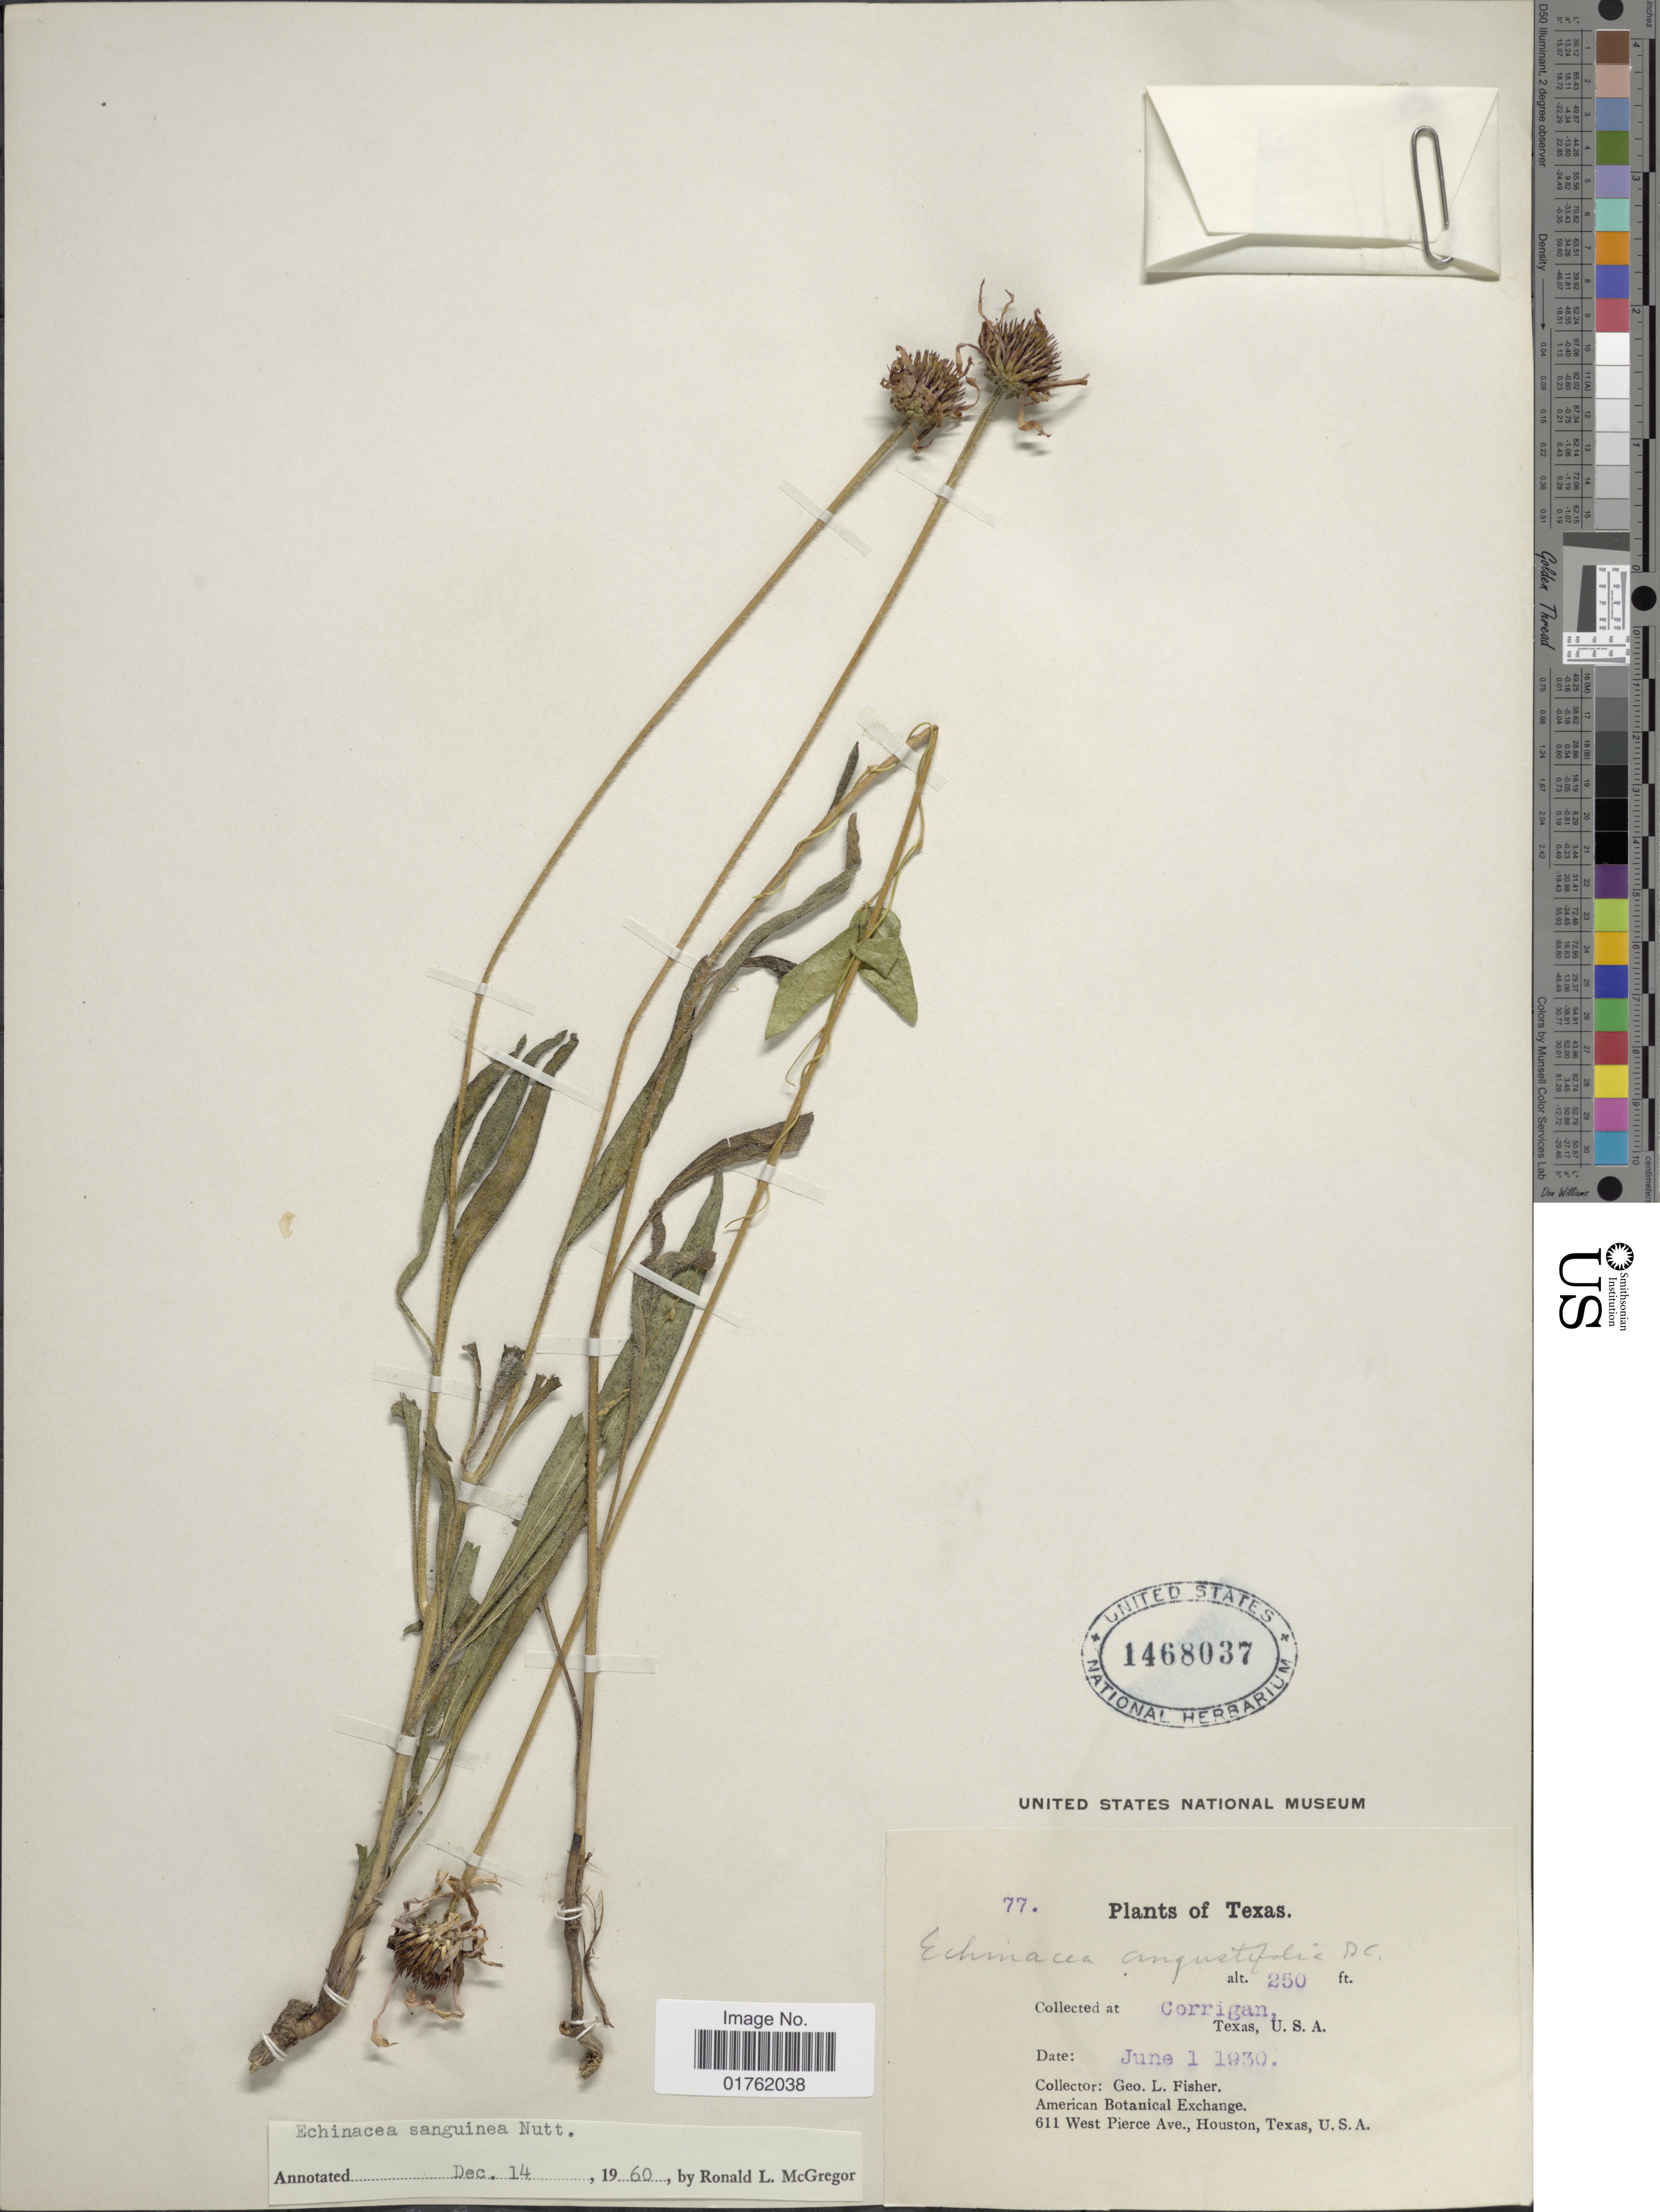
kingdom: Plantae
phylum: Tracheophyta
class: Magnoliopsida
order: Asterales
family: Asteraceae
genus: Echinacea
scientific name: Echinacea sanguinea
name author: Nutt.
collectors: G. L. Fisher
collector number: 77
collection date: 1930-06-01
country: United States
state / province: Texas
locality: Corrigan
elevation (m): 76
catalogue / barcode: US 1468037